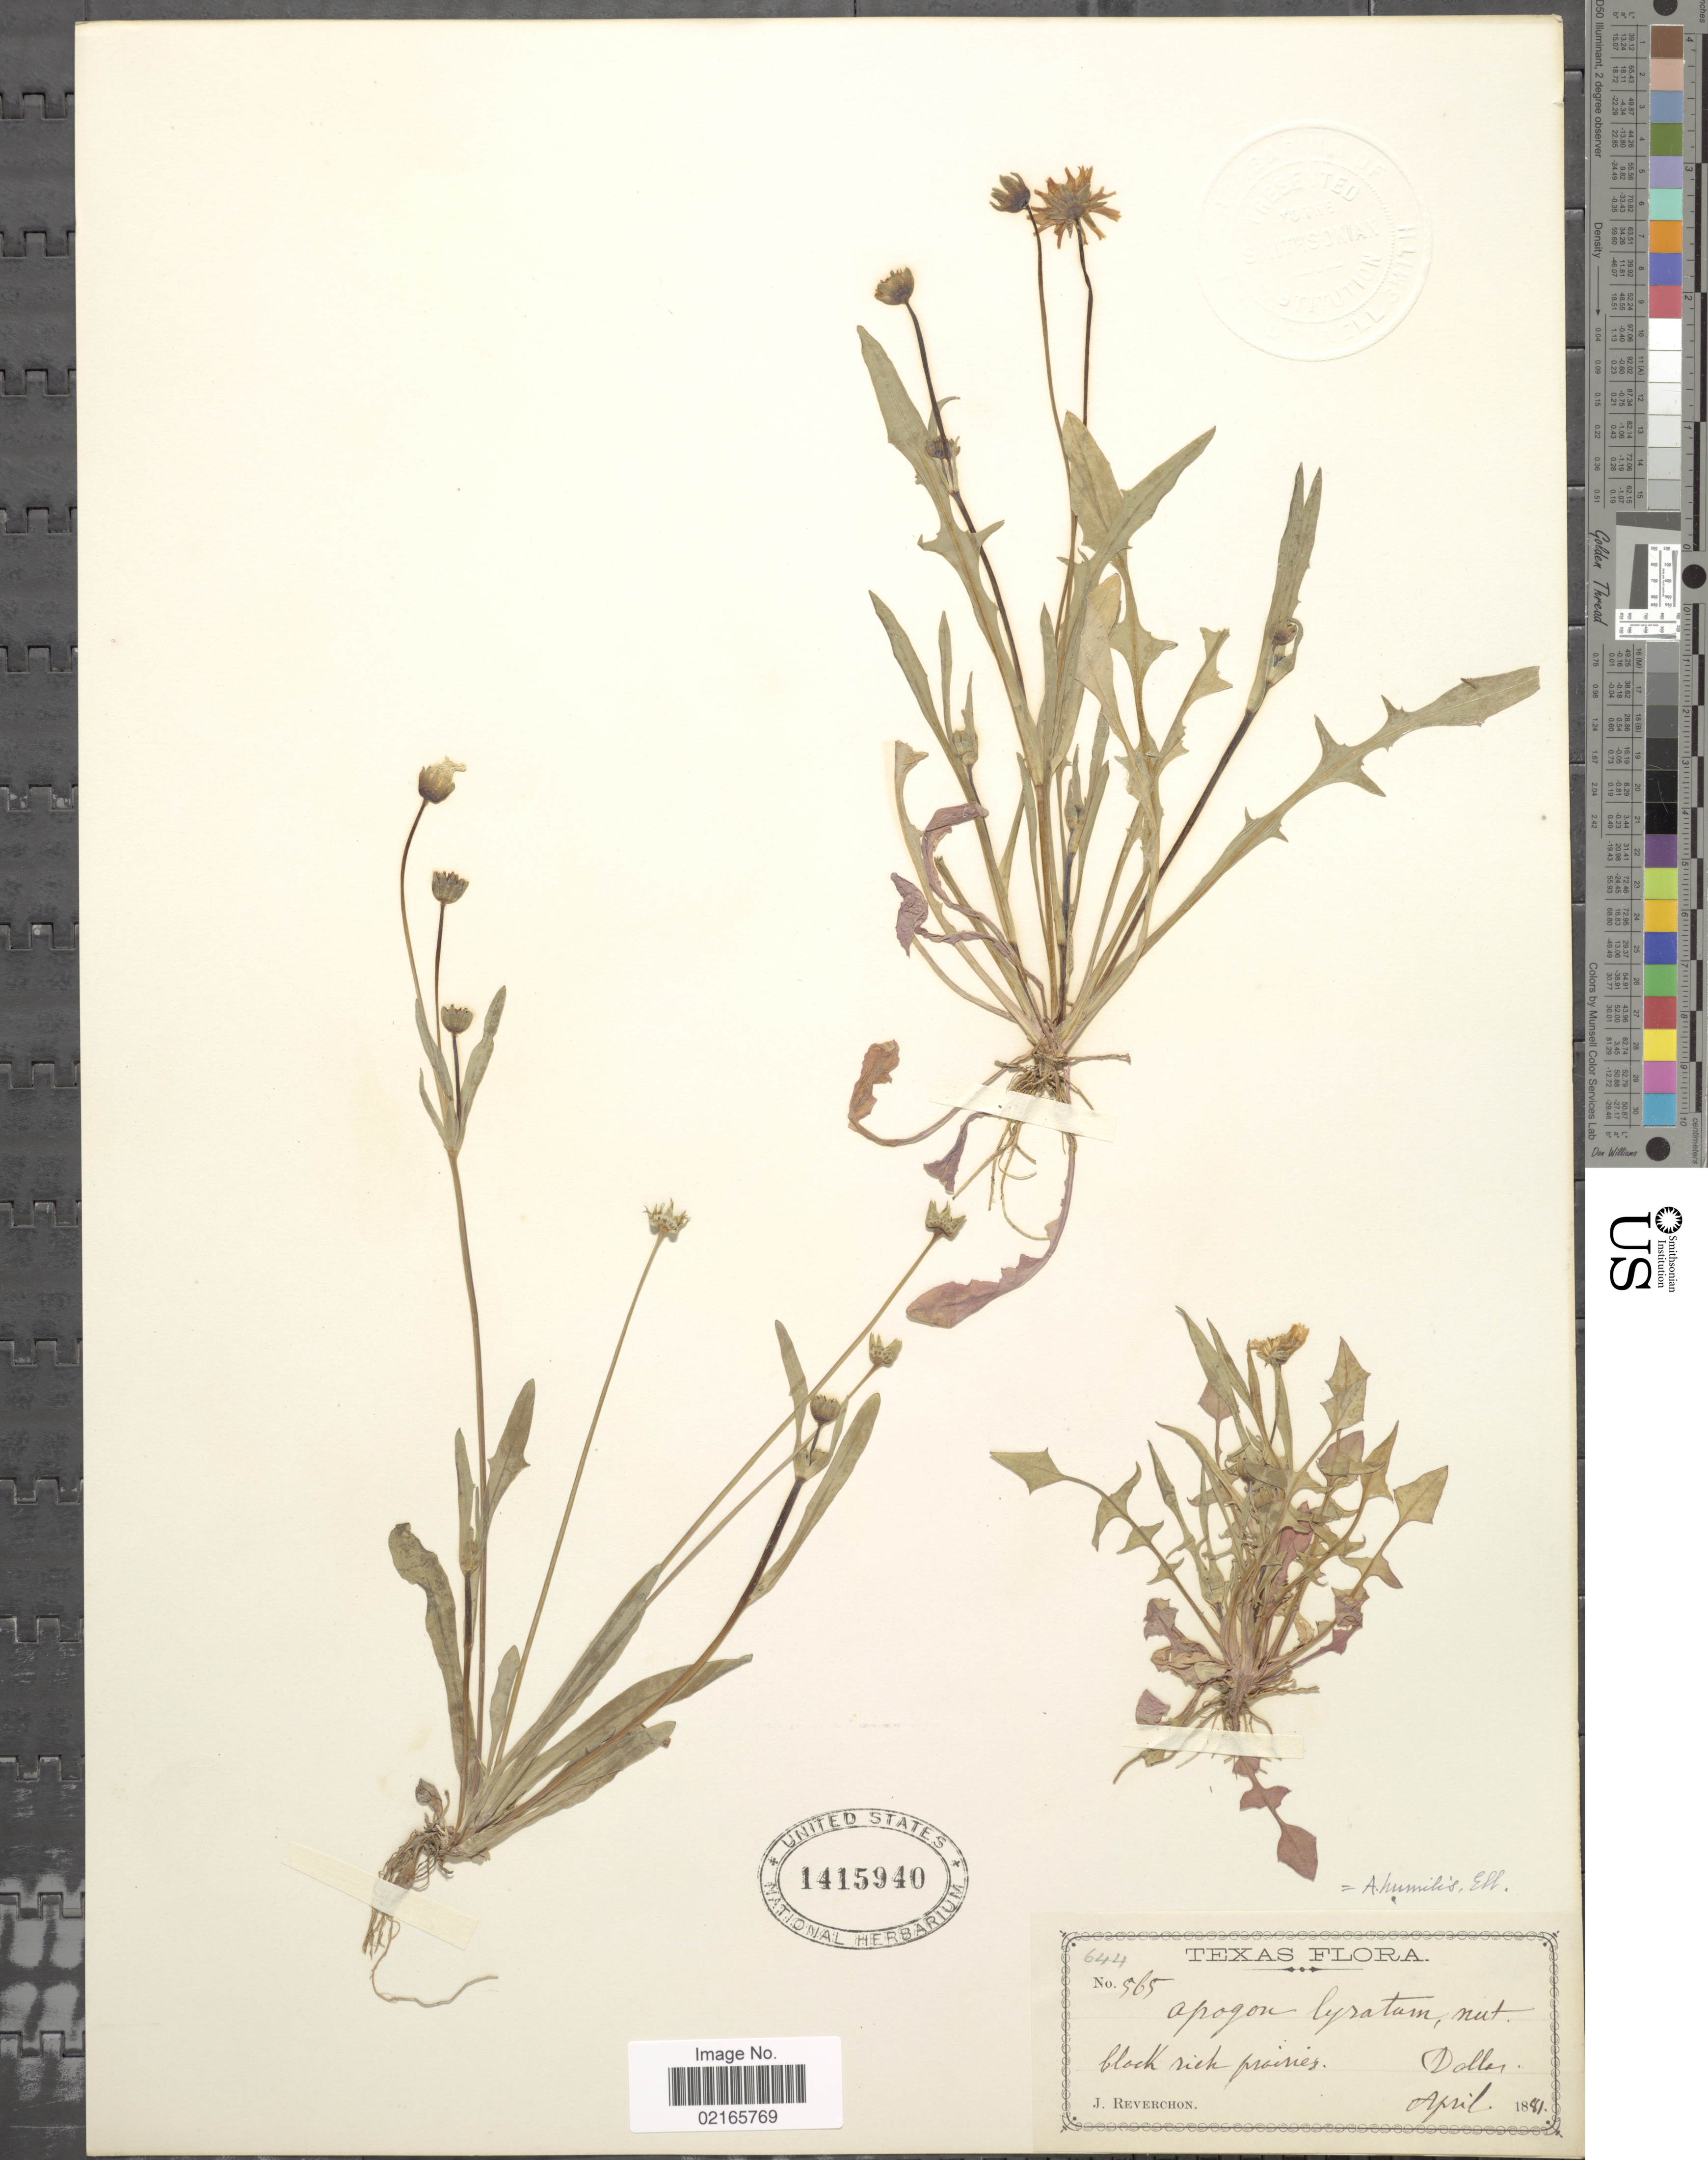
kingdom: Plantae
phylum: Tracheophyta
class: Magnoliopsida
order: Asterales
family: Asteraceae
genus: Krigia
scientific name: Krigia cespitosa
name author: (Raf.) K.L. Chambers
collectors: J. Reverchon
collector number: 565/644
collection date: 1881-04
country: United States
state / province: Texas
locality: Block rich prairies, Dalles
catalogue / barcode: US 1415940